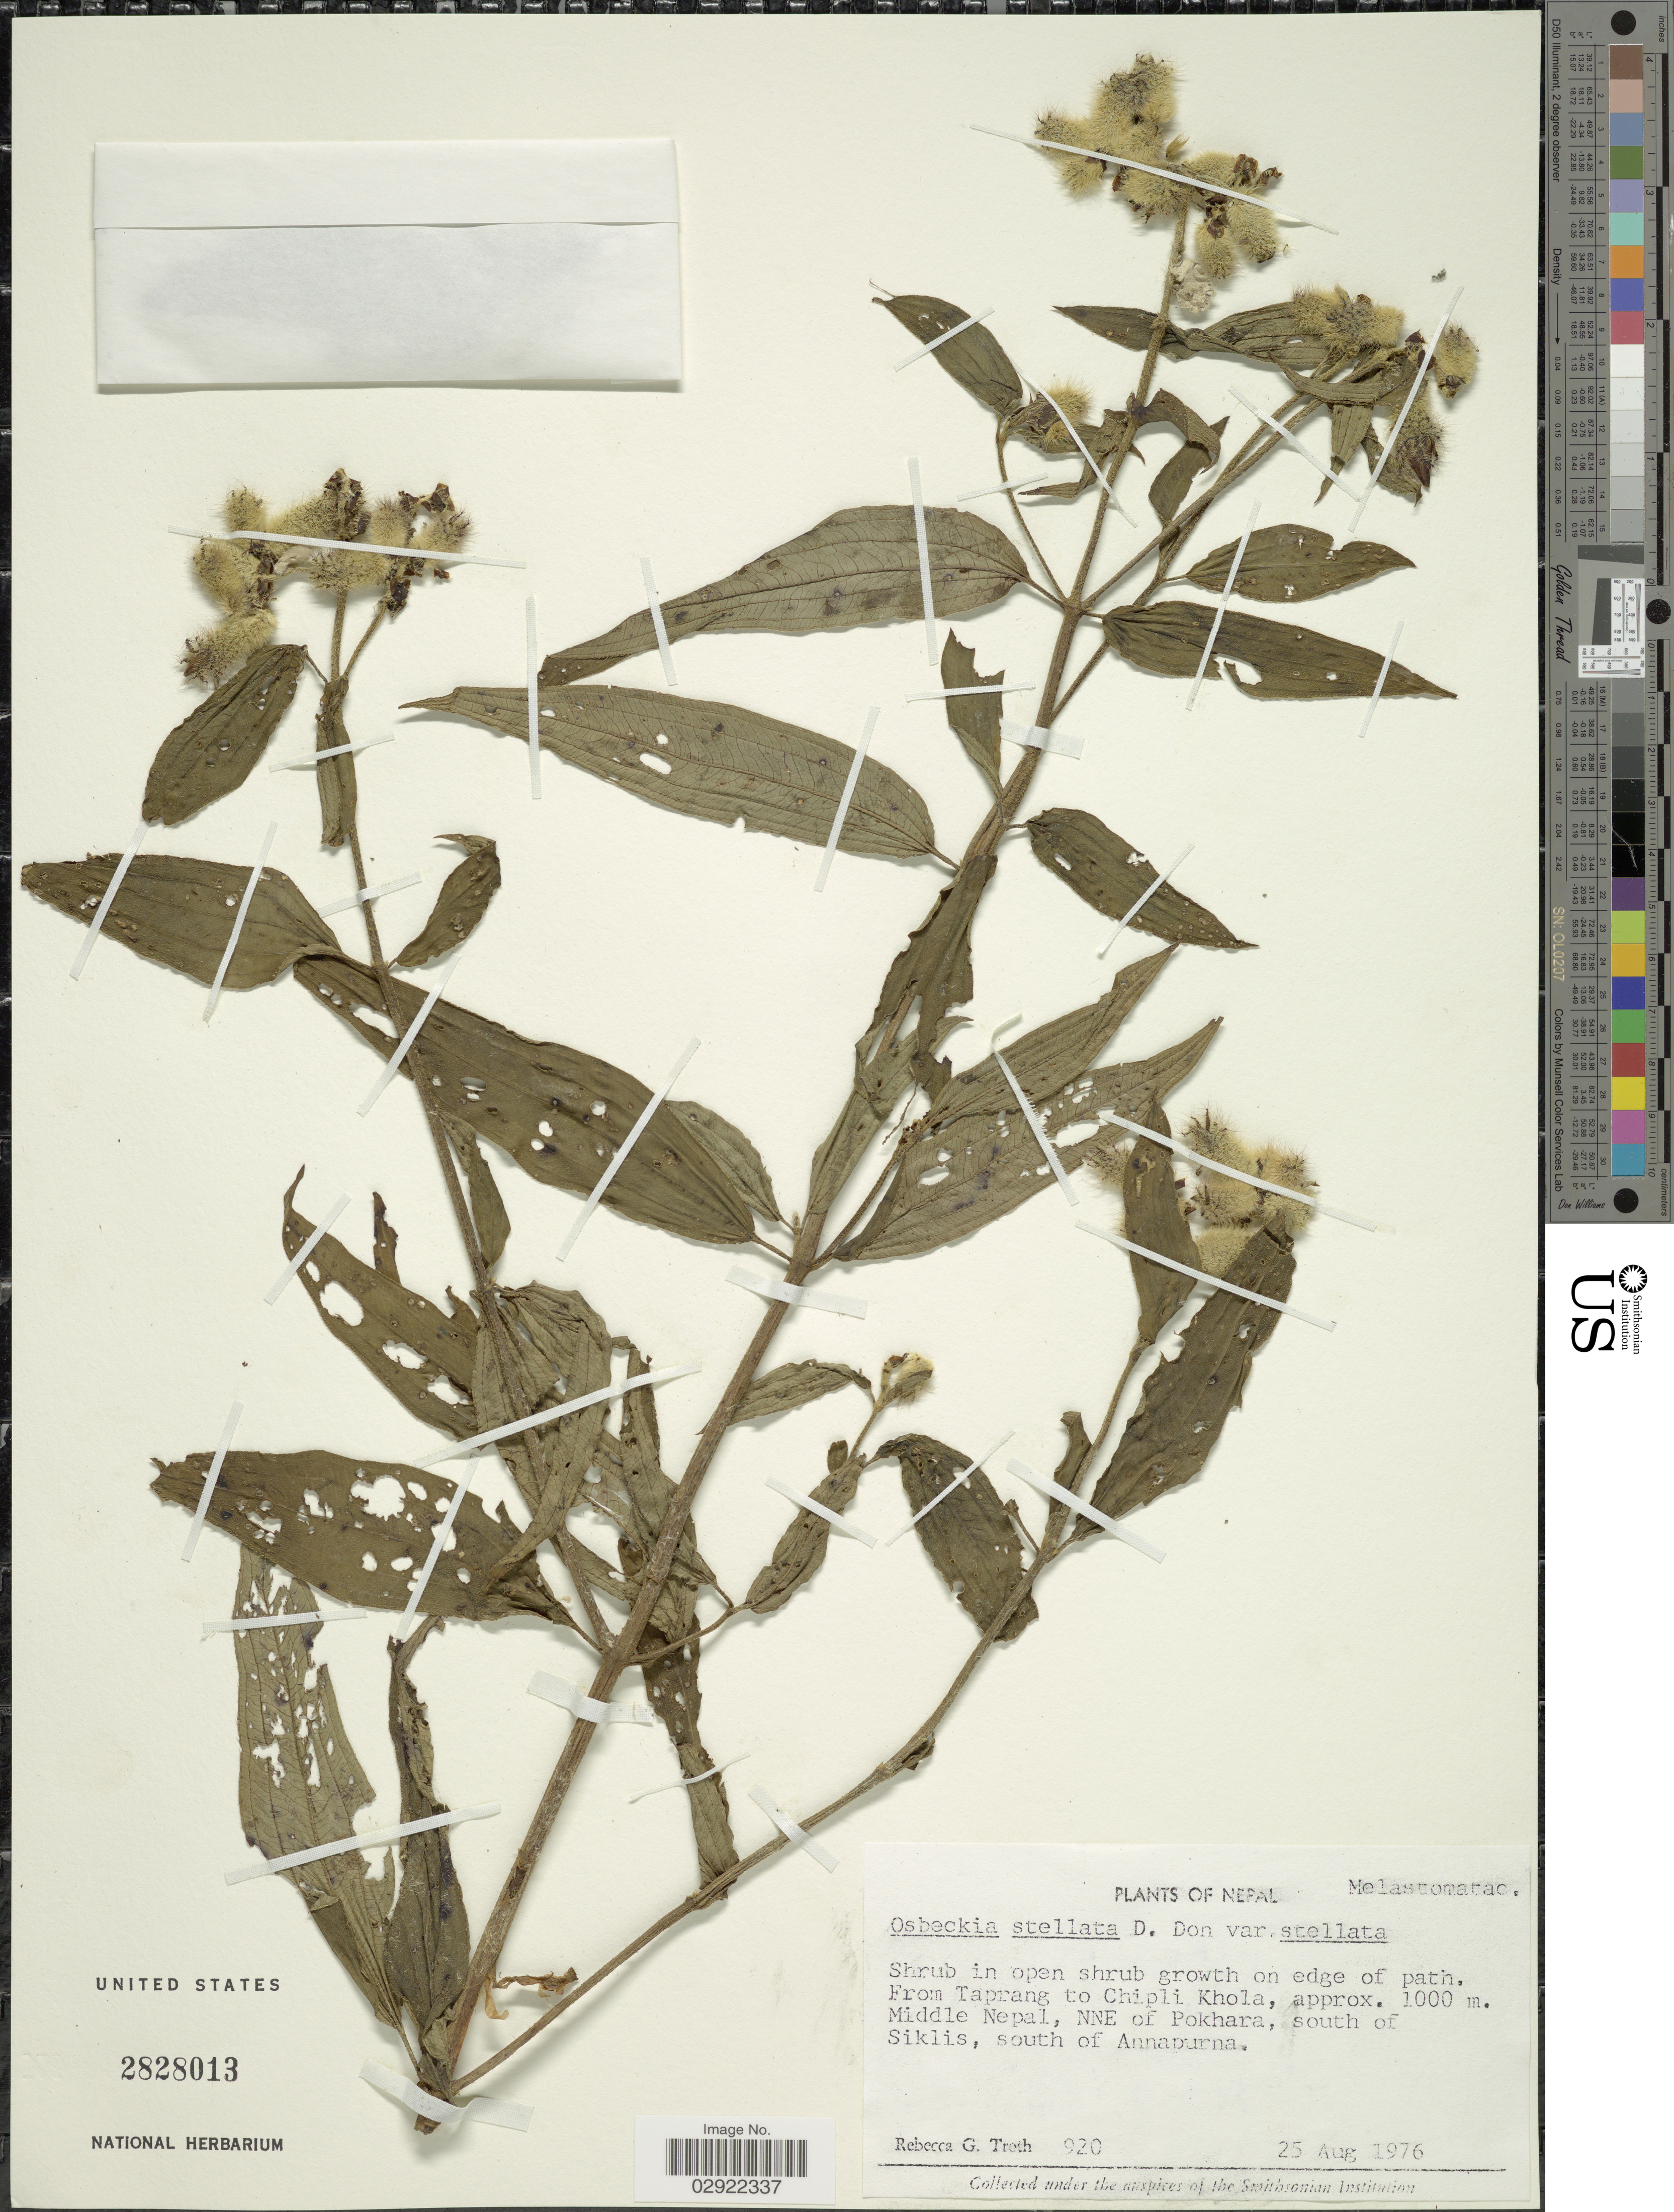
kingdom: Plantae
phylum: Tracheophyta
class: Magnoliopsida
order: Myrtales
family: Melastomataceae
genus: Osbeckia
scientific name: Osbeckia stellata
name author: Wall. ex C.B. Clarke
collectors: R. Troth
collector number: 920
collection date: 1976-08-25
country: Nepal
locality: From Taprang to Chipli Khola. Middle Nepal, NNE of Pokhara, south of Siklis, south of Annapurna.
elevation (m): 1000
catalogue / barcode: US 2828013